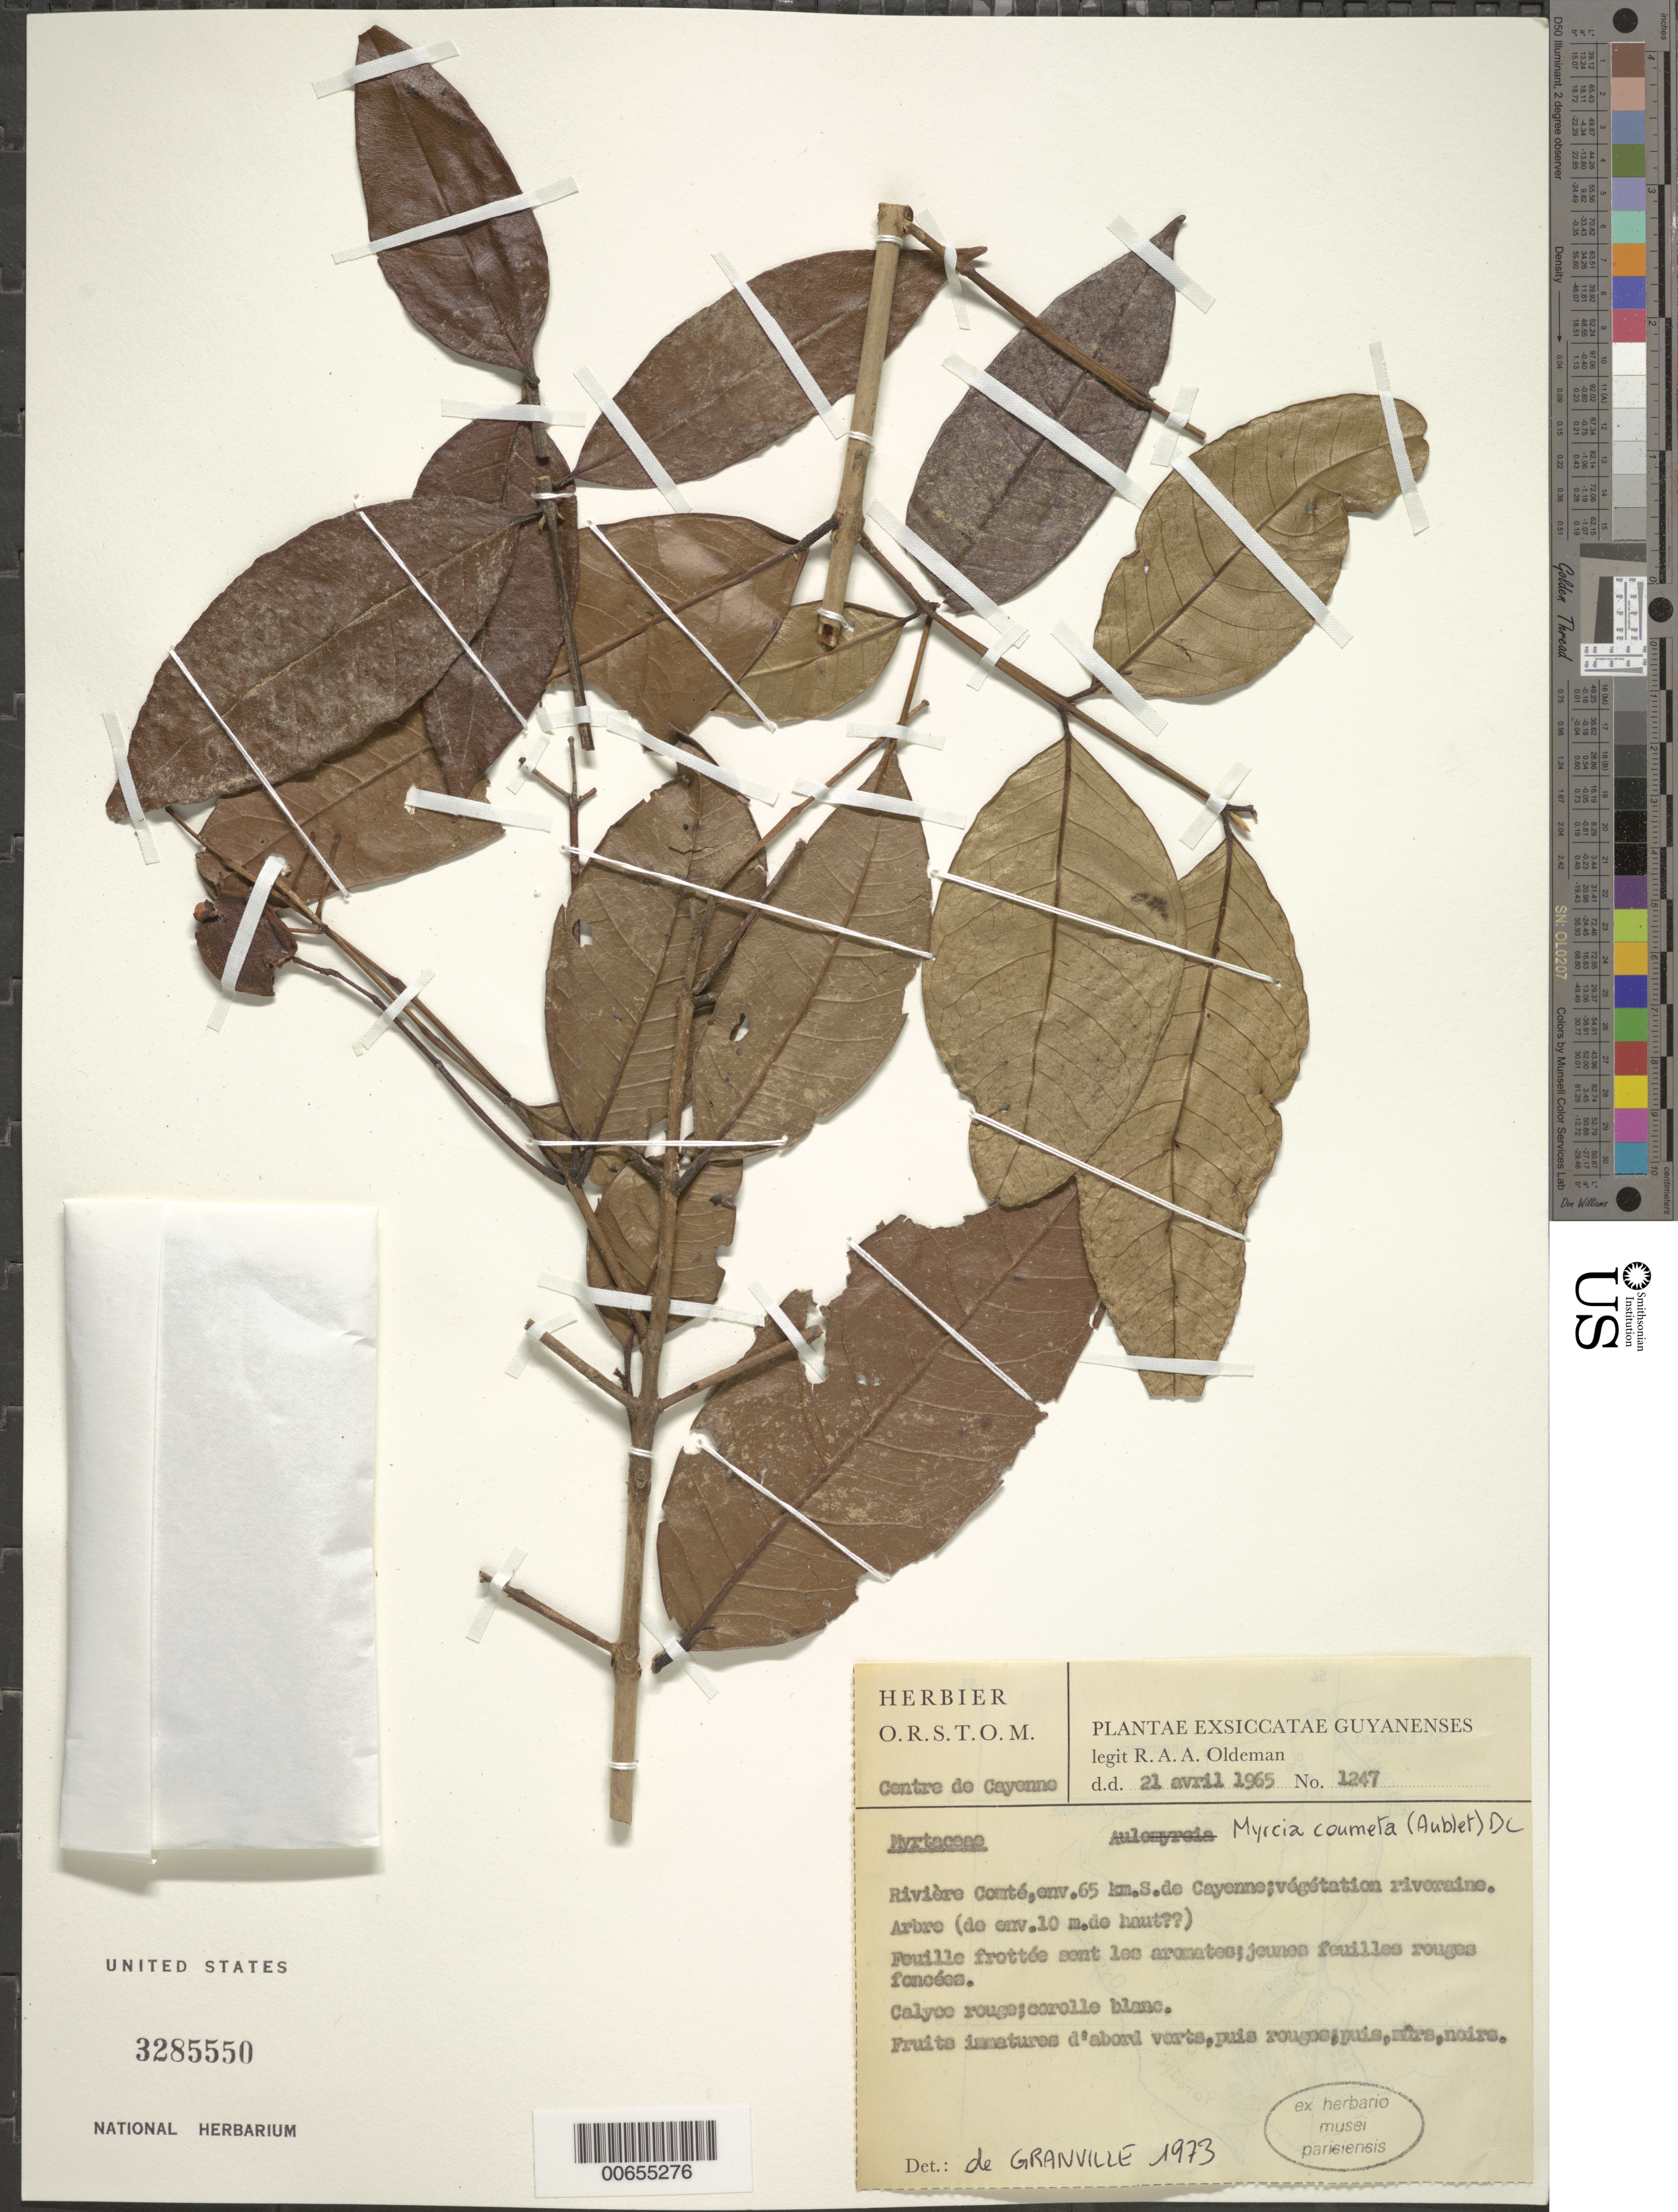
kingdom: Plantae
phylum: Tracheophyta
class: Magnoliopsida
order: Myrtales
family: Myrtaceae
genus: Myrcia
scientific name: Myrcia coumete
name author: (Aubl.) DC.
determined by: Granville, J. J. de, (CAY), Institut de Recherche pour le Developpement (IRD) (FRENCH GUIANA)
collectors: R. Oldeman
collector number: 1247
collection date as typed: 21-Apr-65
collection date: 1965-04-21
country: French Guiana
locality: Rivière Comté, env. 65 km S de Cayenne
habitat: Riverine vegetation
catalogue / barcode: US 3285550